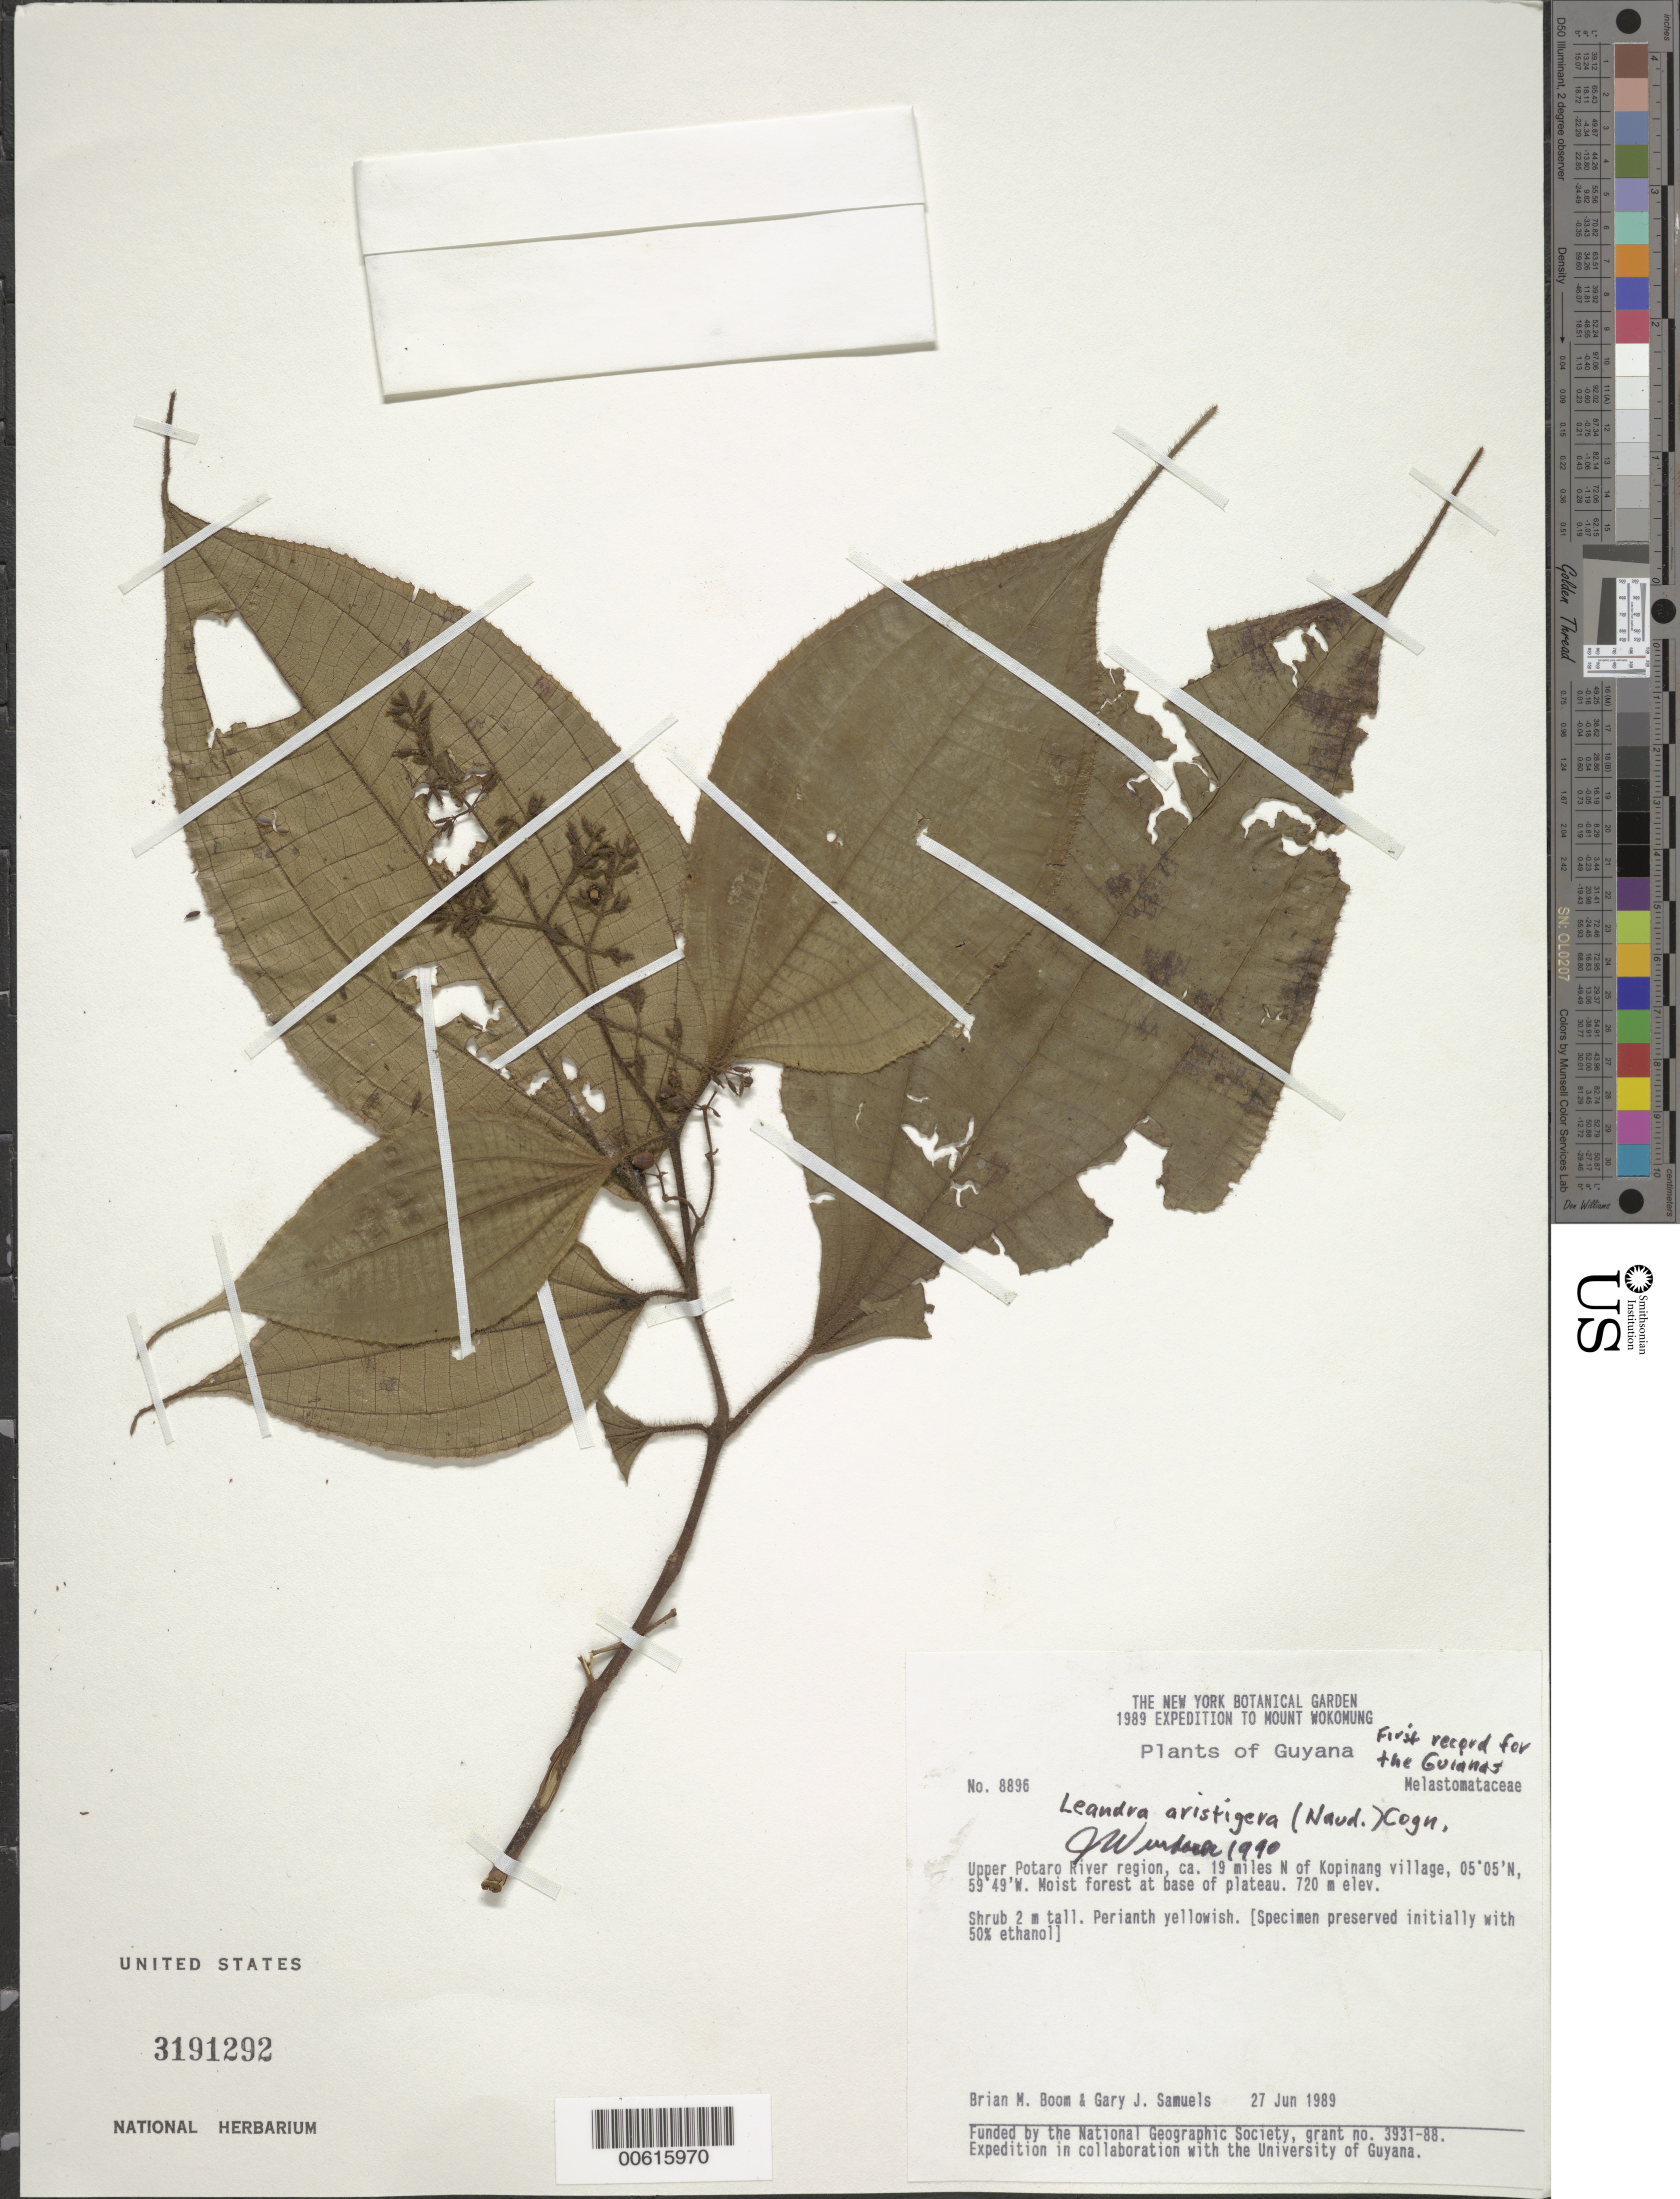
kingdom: Plantae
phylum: Tracheophyta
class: Magnoliopsida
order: Myrtales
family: Melastomataceae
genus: Leandra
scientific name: Leandra aristigera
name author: (Naudin) Cogn.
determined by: Wurdack, John J., (US), US (UNITED STATES)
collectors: B. M. Boom & G. Samuels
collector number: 8896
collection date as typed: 27-Jun-89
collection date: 1989-06-27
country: Guyana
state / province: Potaro-Siparuni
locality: Upper Potaro R., 14 miles N of Kopinang village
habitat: Moist forest at base of plateau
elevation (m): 720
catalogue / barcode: US 3191292